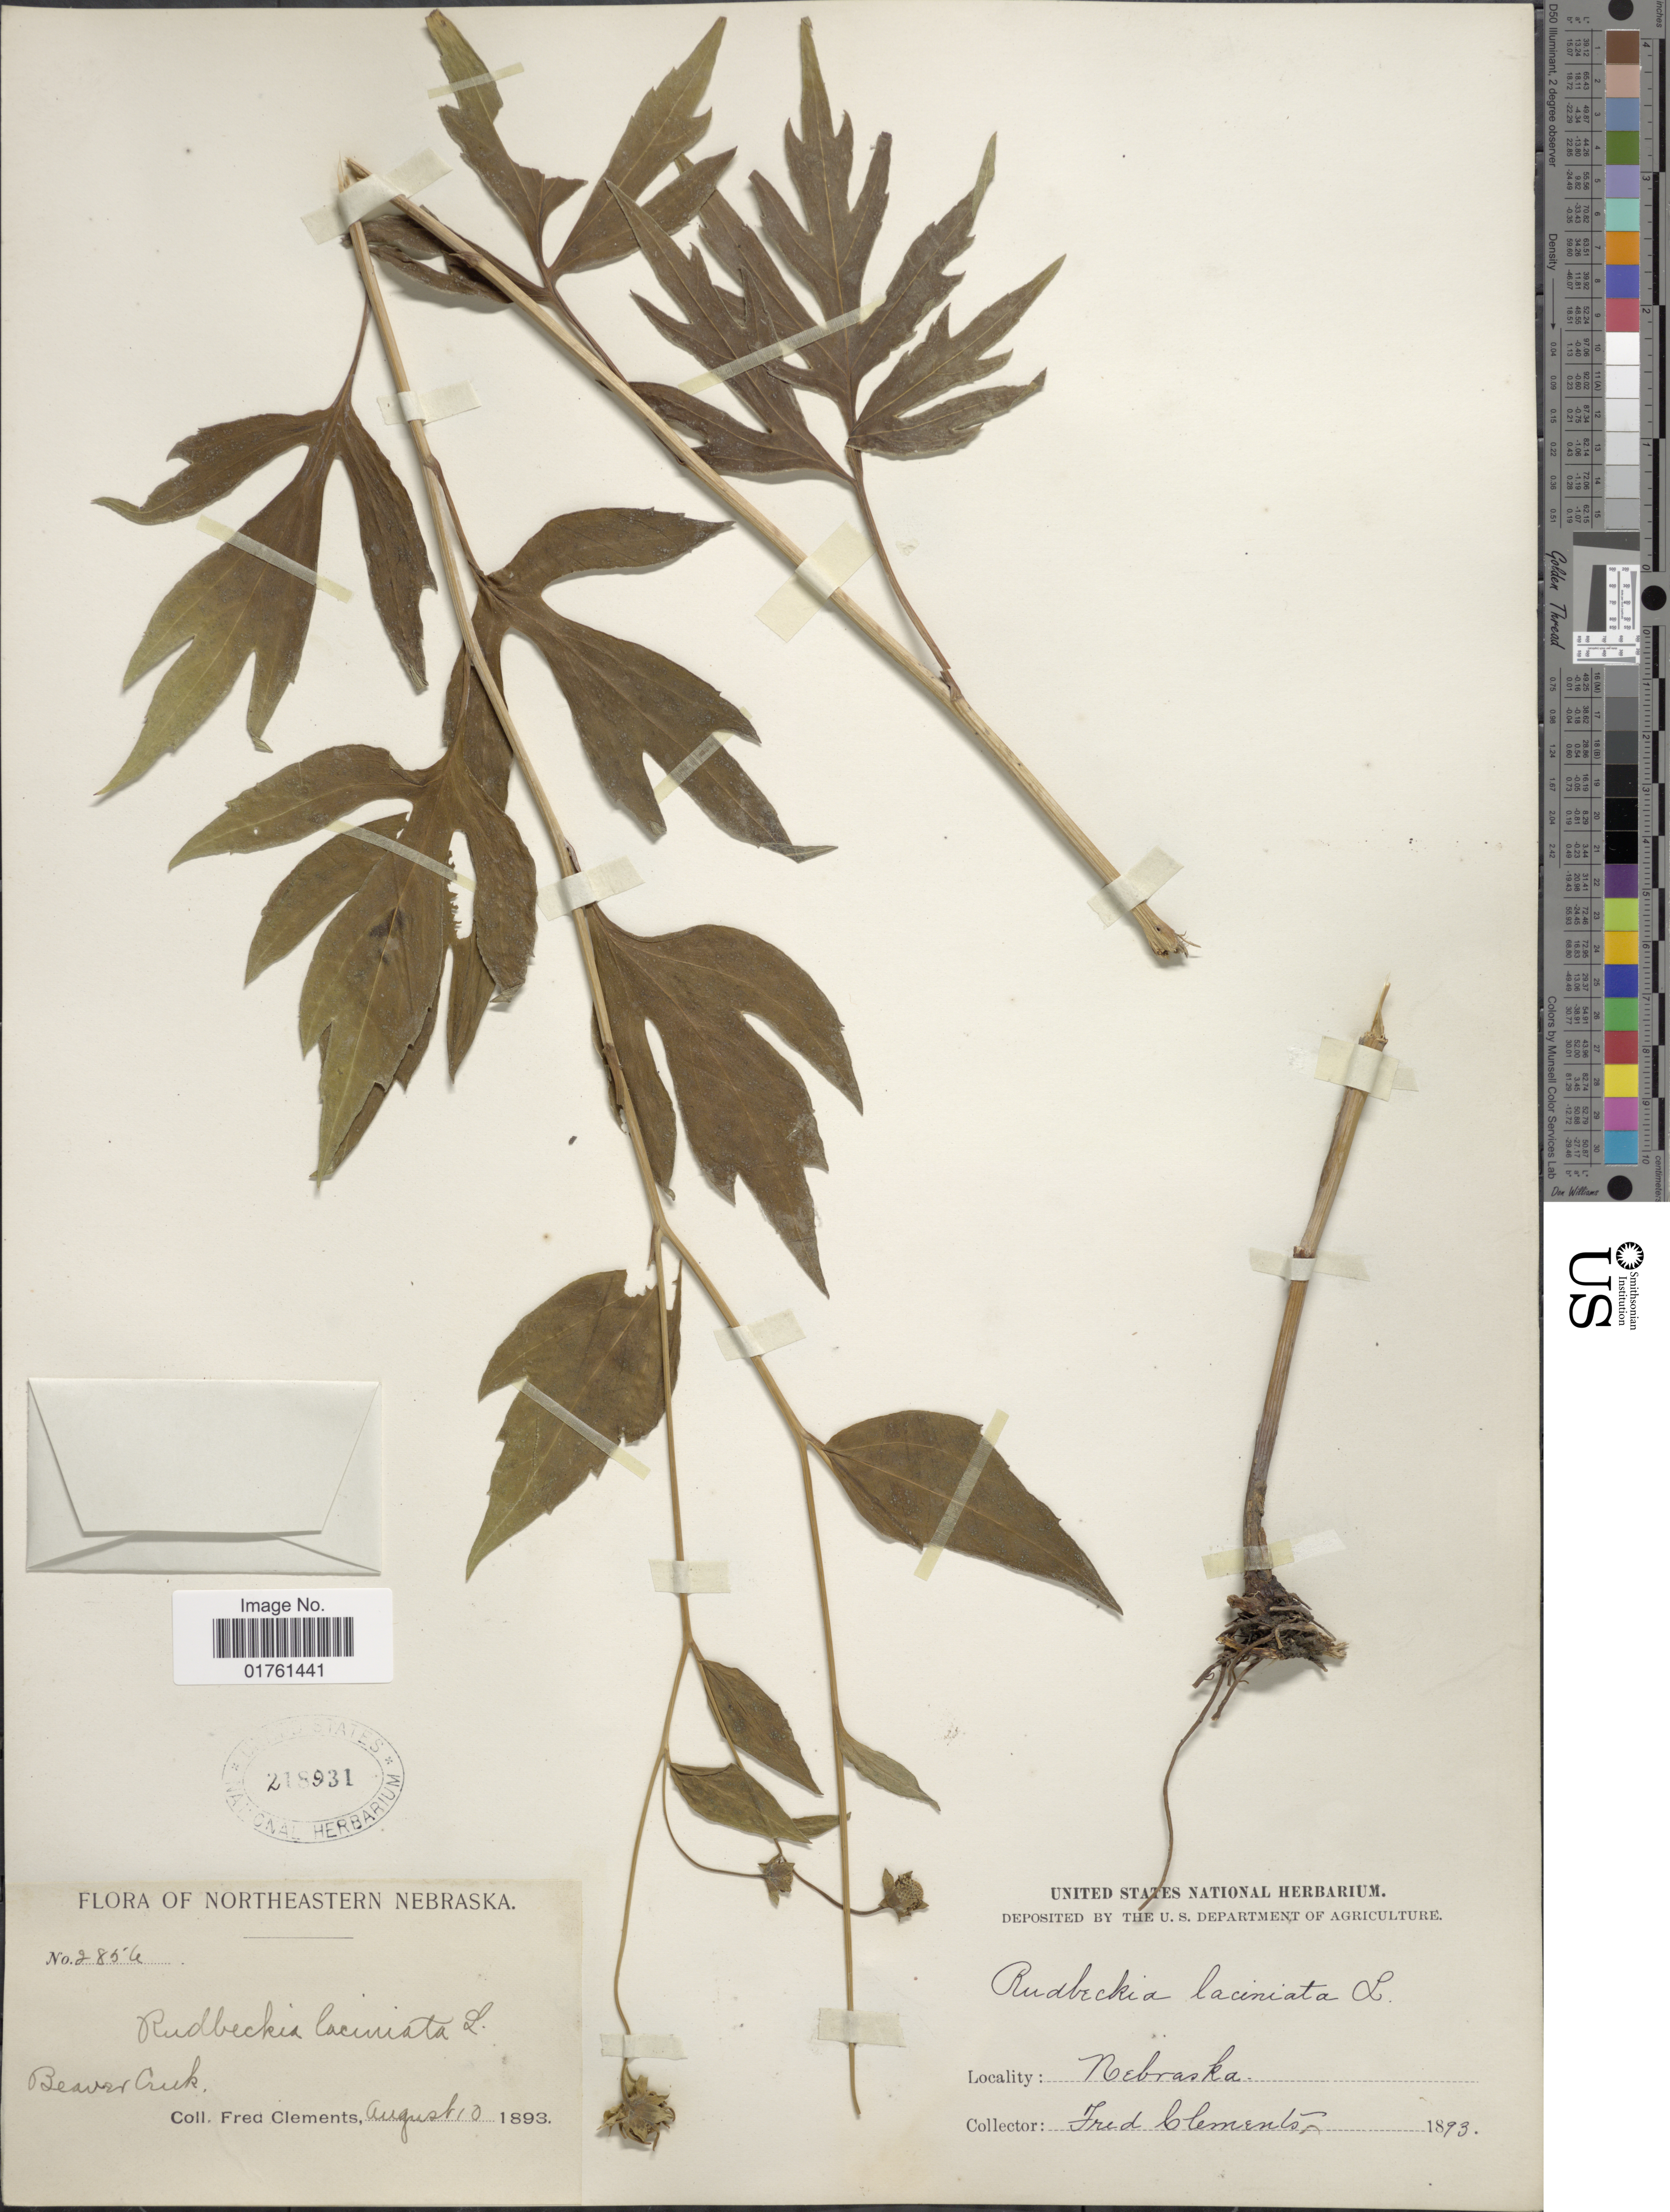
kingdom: Plantae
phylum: Tracheophyta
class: Magnoliopsida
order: Asterales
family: Asteraceae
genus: Rudbeckia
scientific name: Rudbeckia laciniata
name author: L.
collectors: F. E. Clements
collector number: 2856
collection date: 1893-08-10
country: United States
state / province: Nebraska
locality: Northeastern Nebraska, Beaver Creek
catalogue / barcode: US 218931